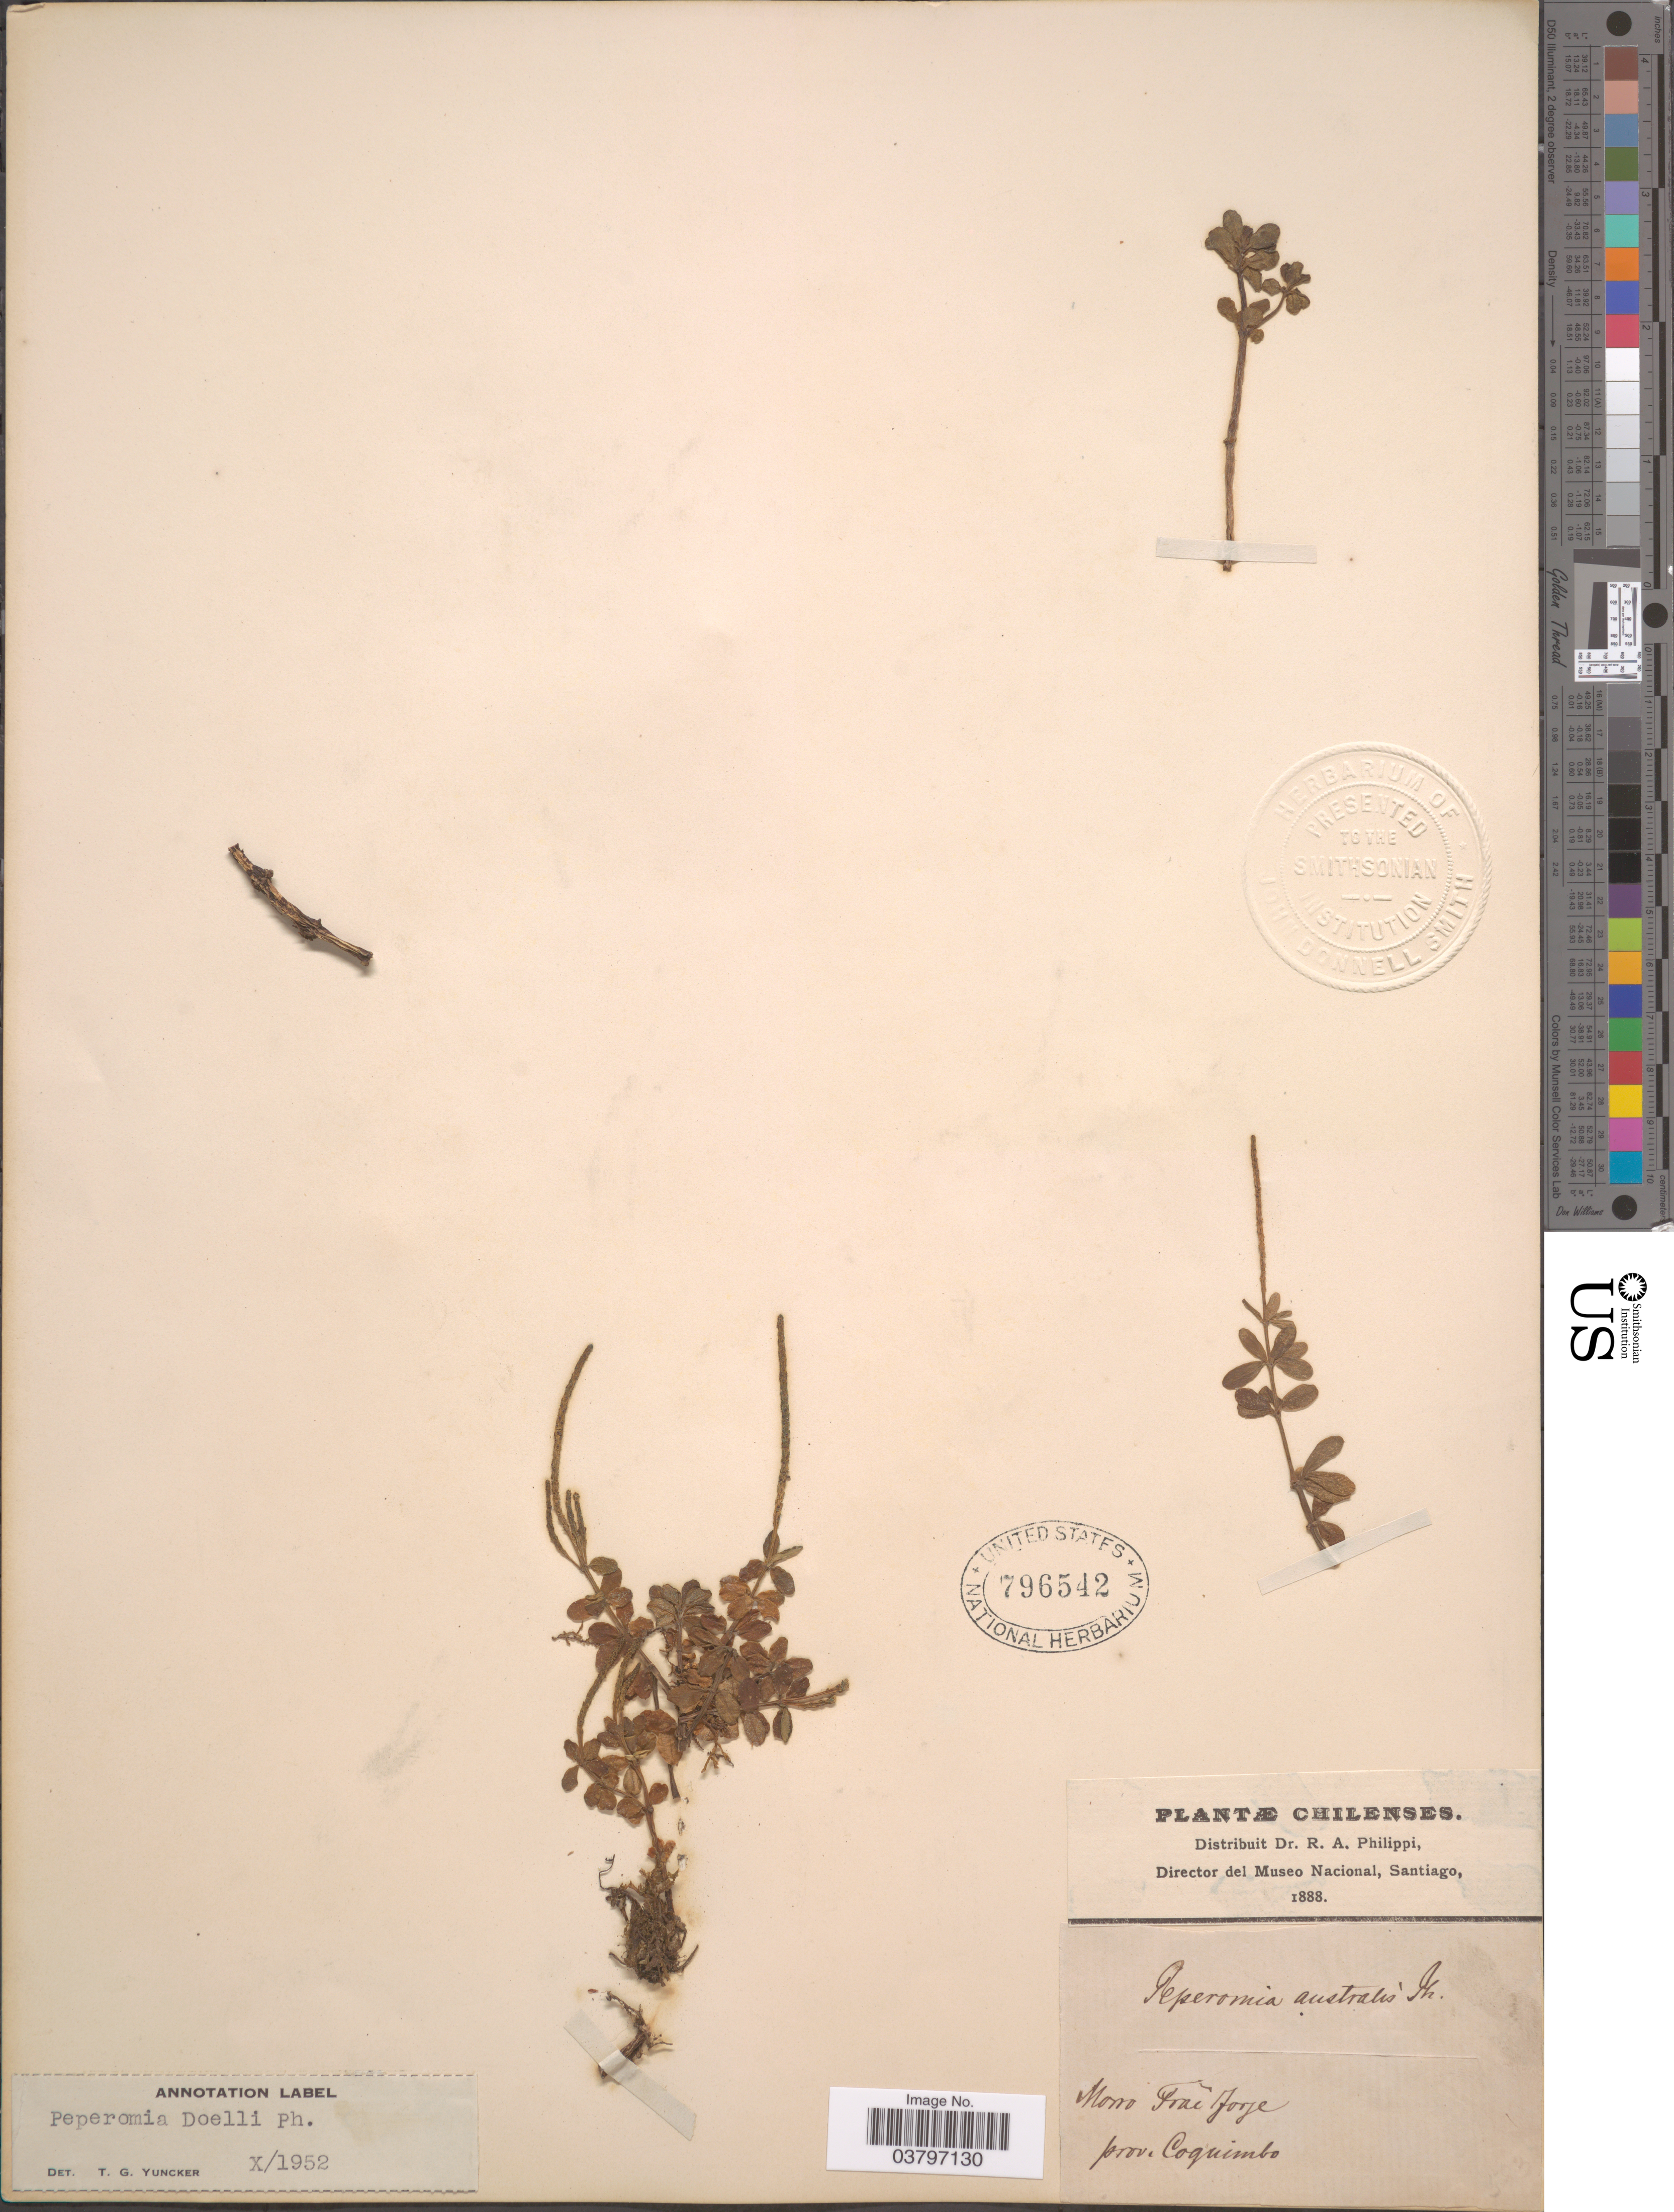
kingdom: Plantae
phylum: Tracheophyta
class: Magnoliopsida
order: Piperales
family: Piperaceae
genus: Peperomia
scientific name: Peperomia doellii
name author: Phil.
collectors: ex. herb. R.A. Philippi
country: Chile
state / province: Coquimbo (IV)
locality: Mono Frai Jorge.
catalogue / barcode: US 796542